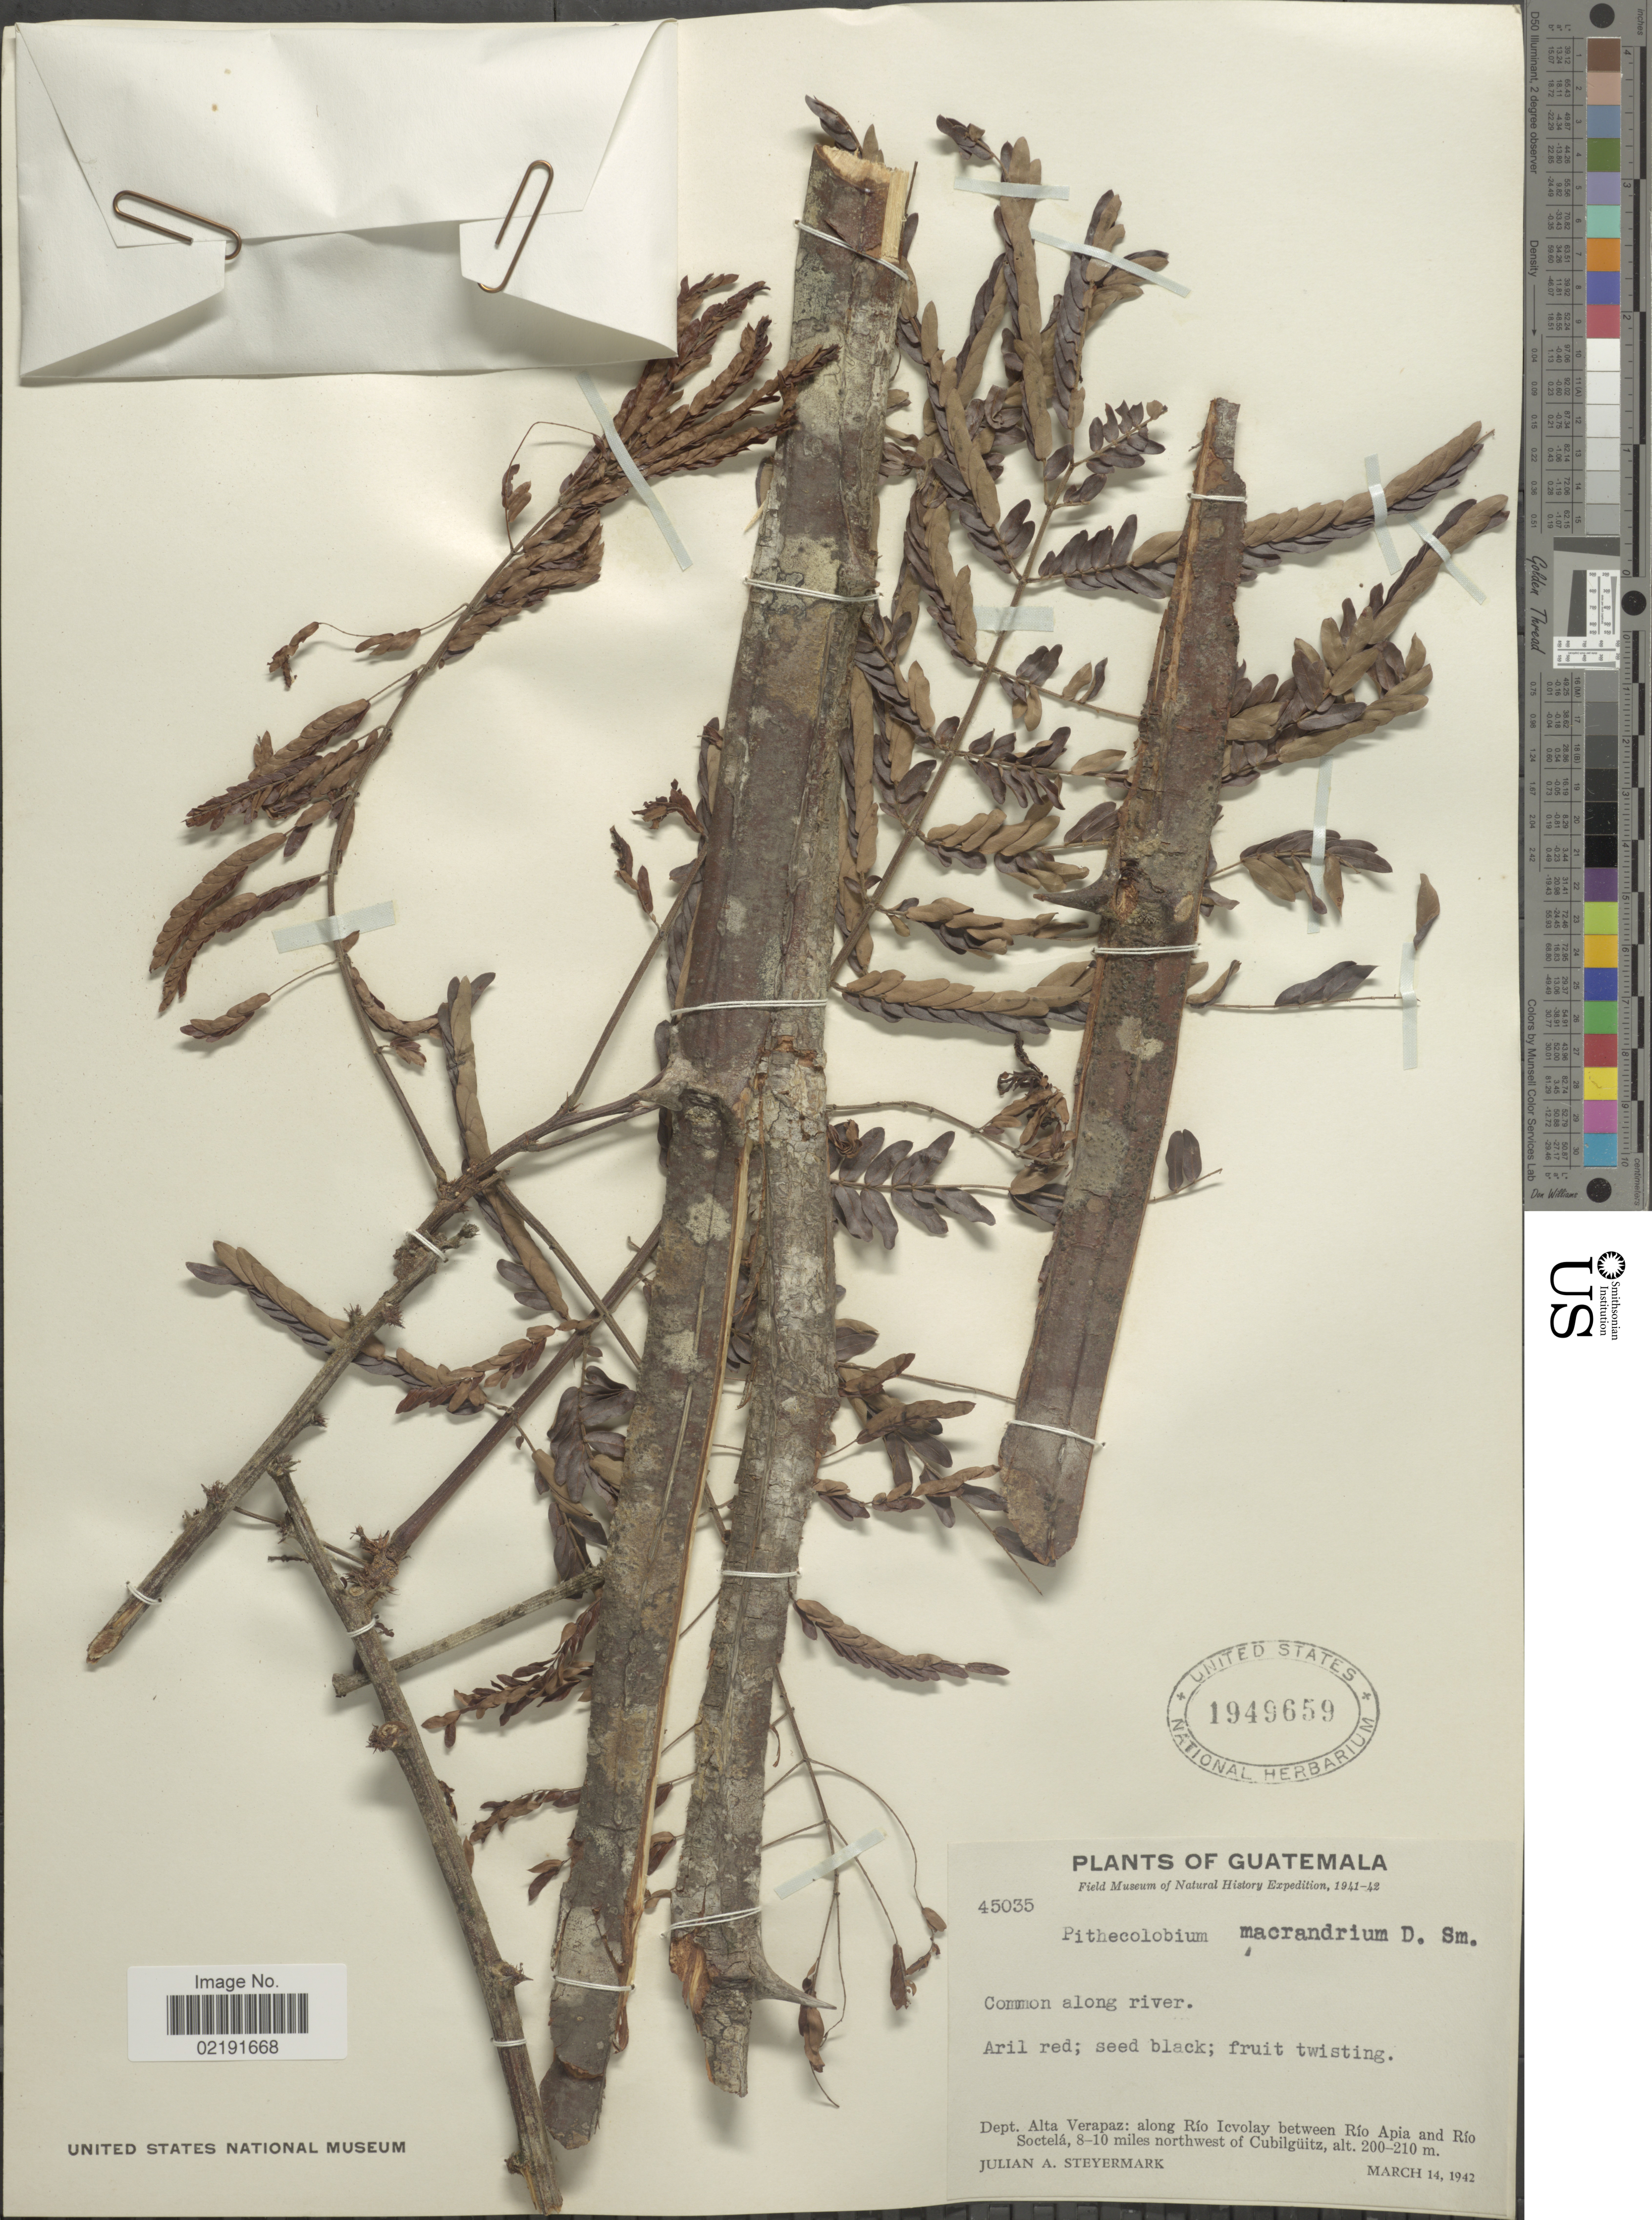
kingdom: Plantae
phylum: Tracheophyta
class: Magnoliopsida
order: Fabales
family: Fabaceae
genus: Pithecellobium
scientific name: Pithecellobium macrandrium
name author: Donn. Sm.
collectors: J. Steyermark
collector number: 45035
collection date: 1942-03-14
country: Guatemala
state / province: Alta Verapaz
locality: Dept. Alta Verapaz: along Río Ievolay between Río Apia and Río Soctelá, 8-10 miles northwest of Cubilgüitz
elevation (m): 200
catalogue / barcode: US 1949659